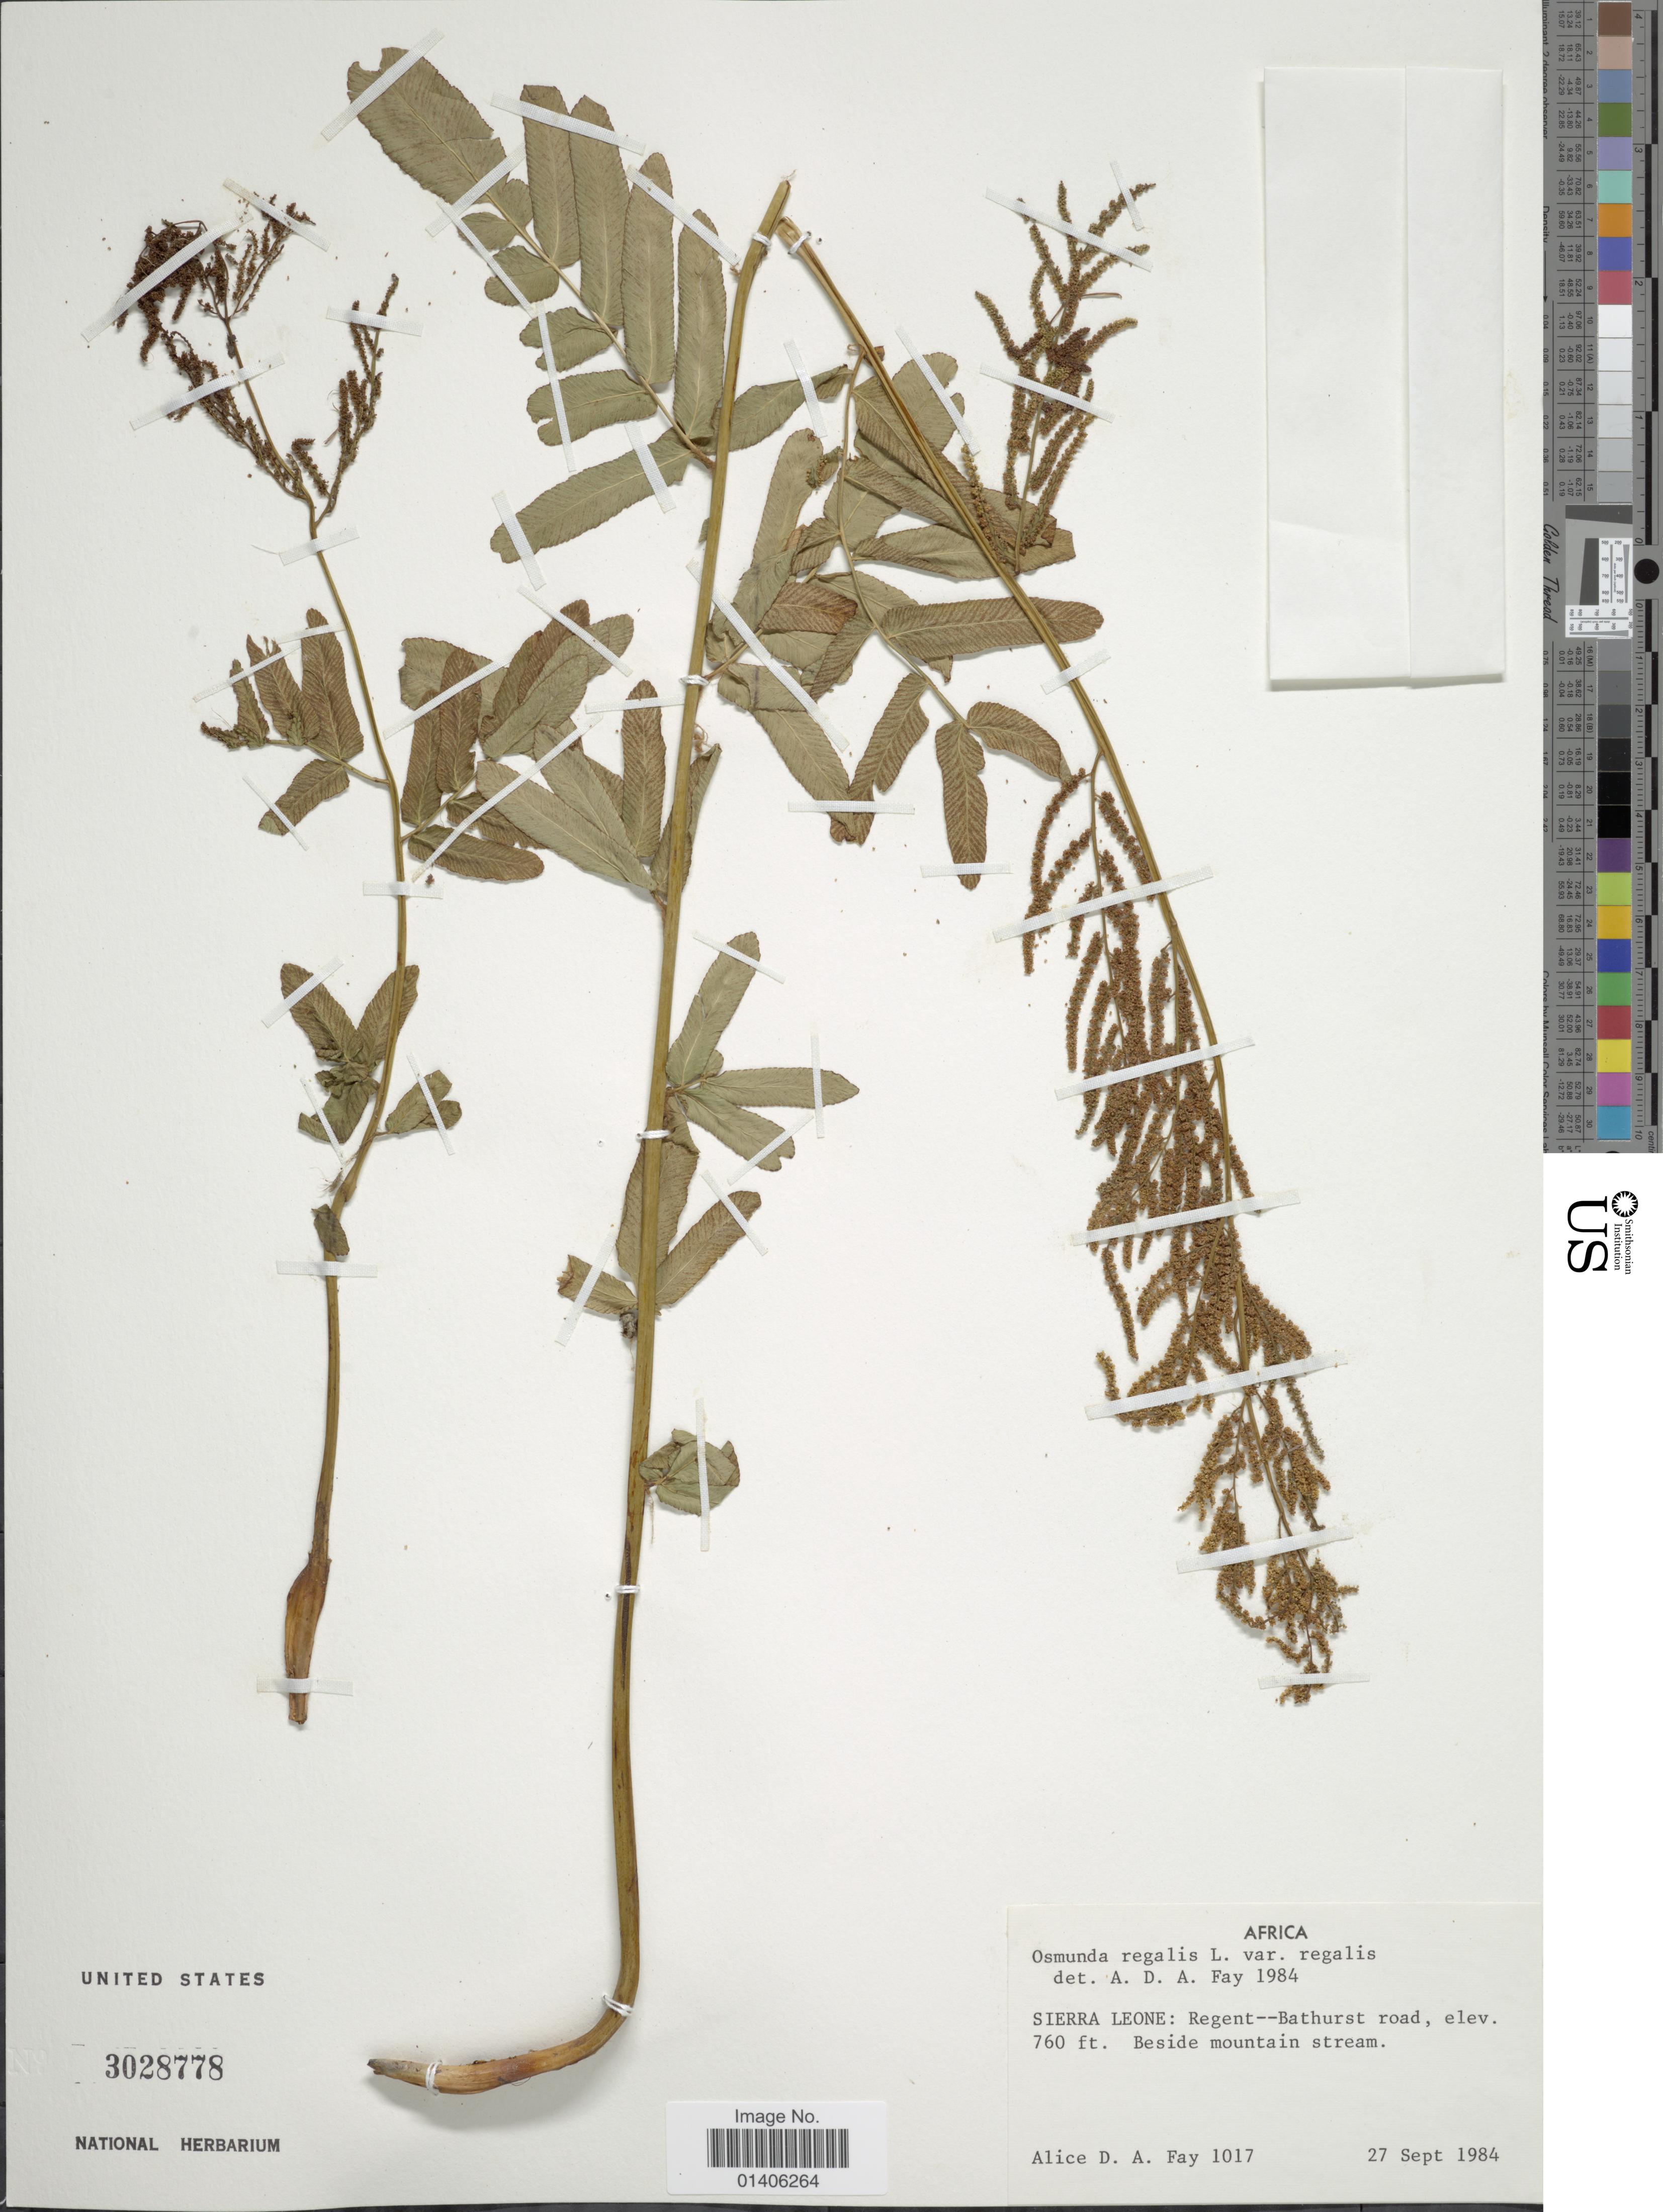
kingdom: Plantae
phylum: Tracheophyta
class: Polypodiopsida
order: Osmundales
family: Osmundaceae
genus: Osmunda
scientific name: Osmunda regalis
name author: L.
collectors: A. Fay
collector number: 1017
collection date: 1984-09-27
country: Sierra Leone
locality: Sierra Leone: Regent--Bathurst road, beside mountain stream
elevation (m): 232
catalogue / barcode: US 3028778